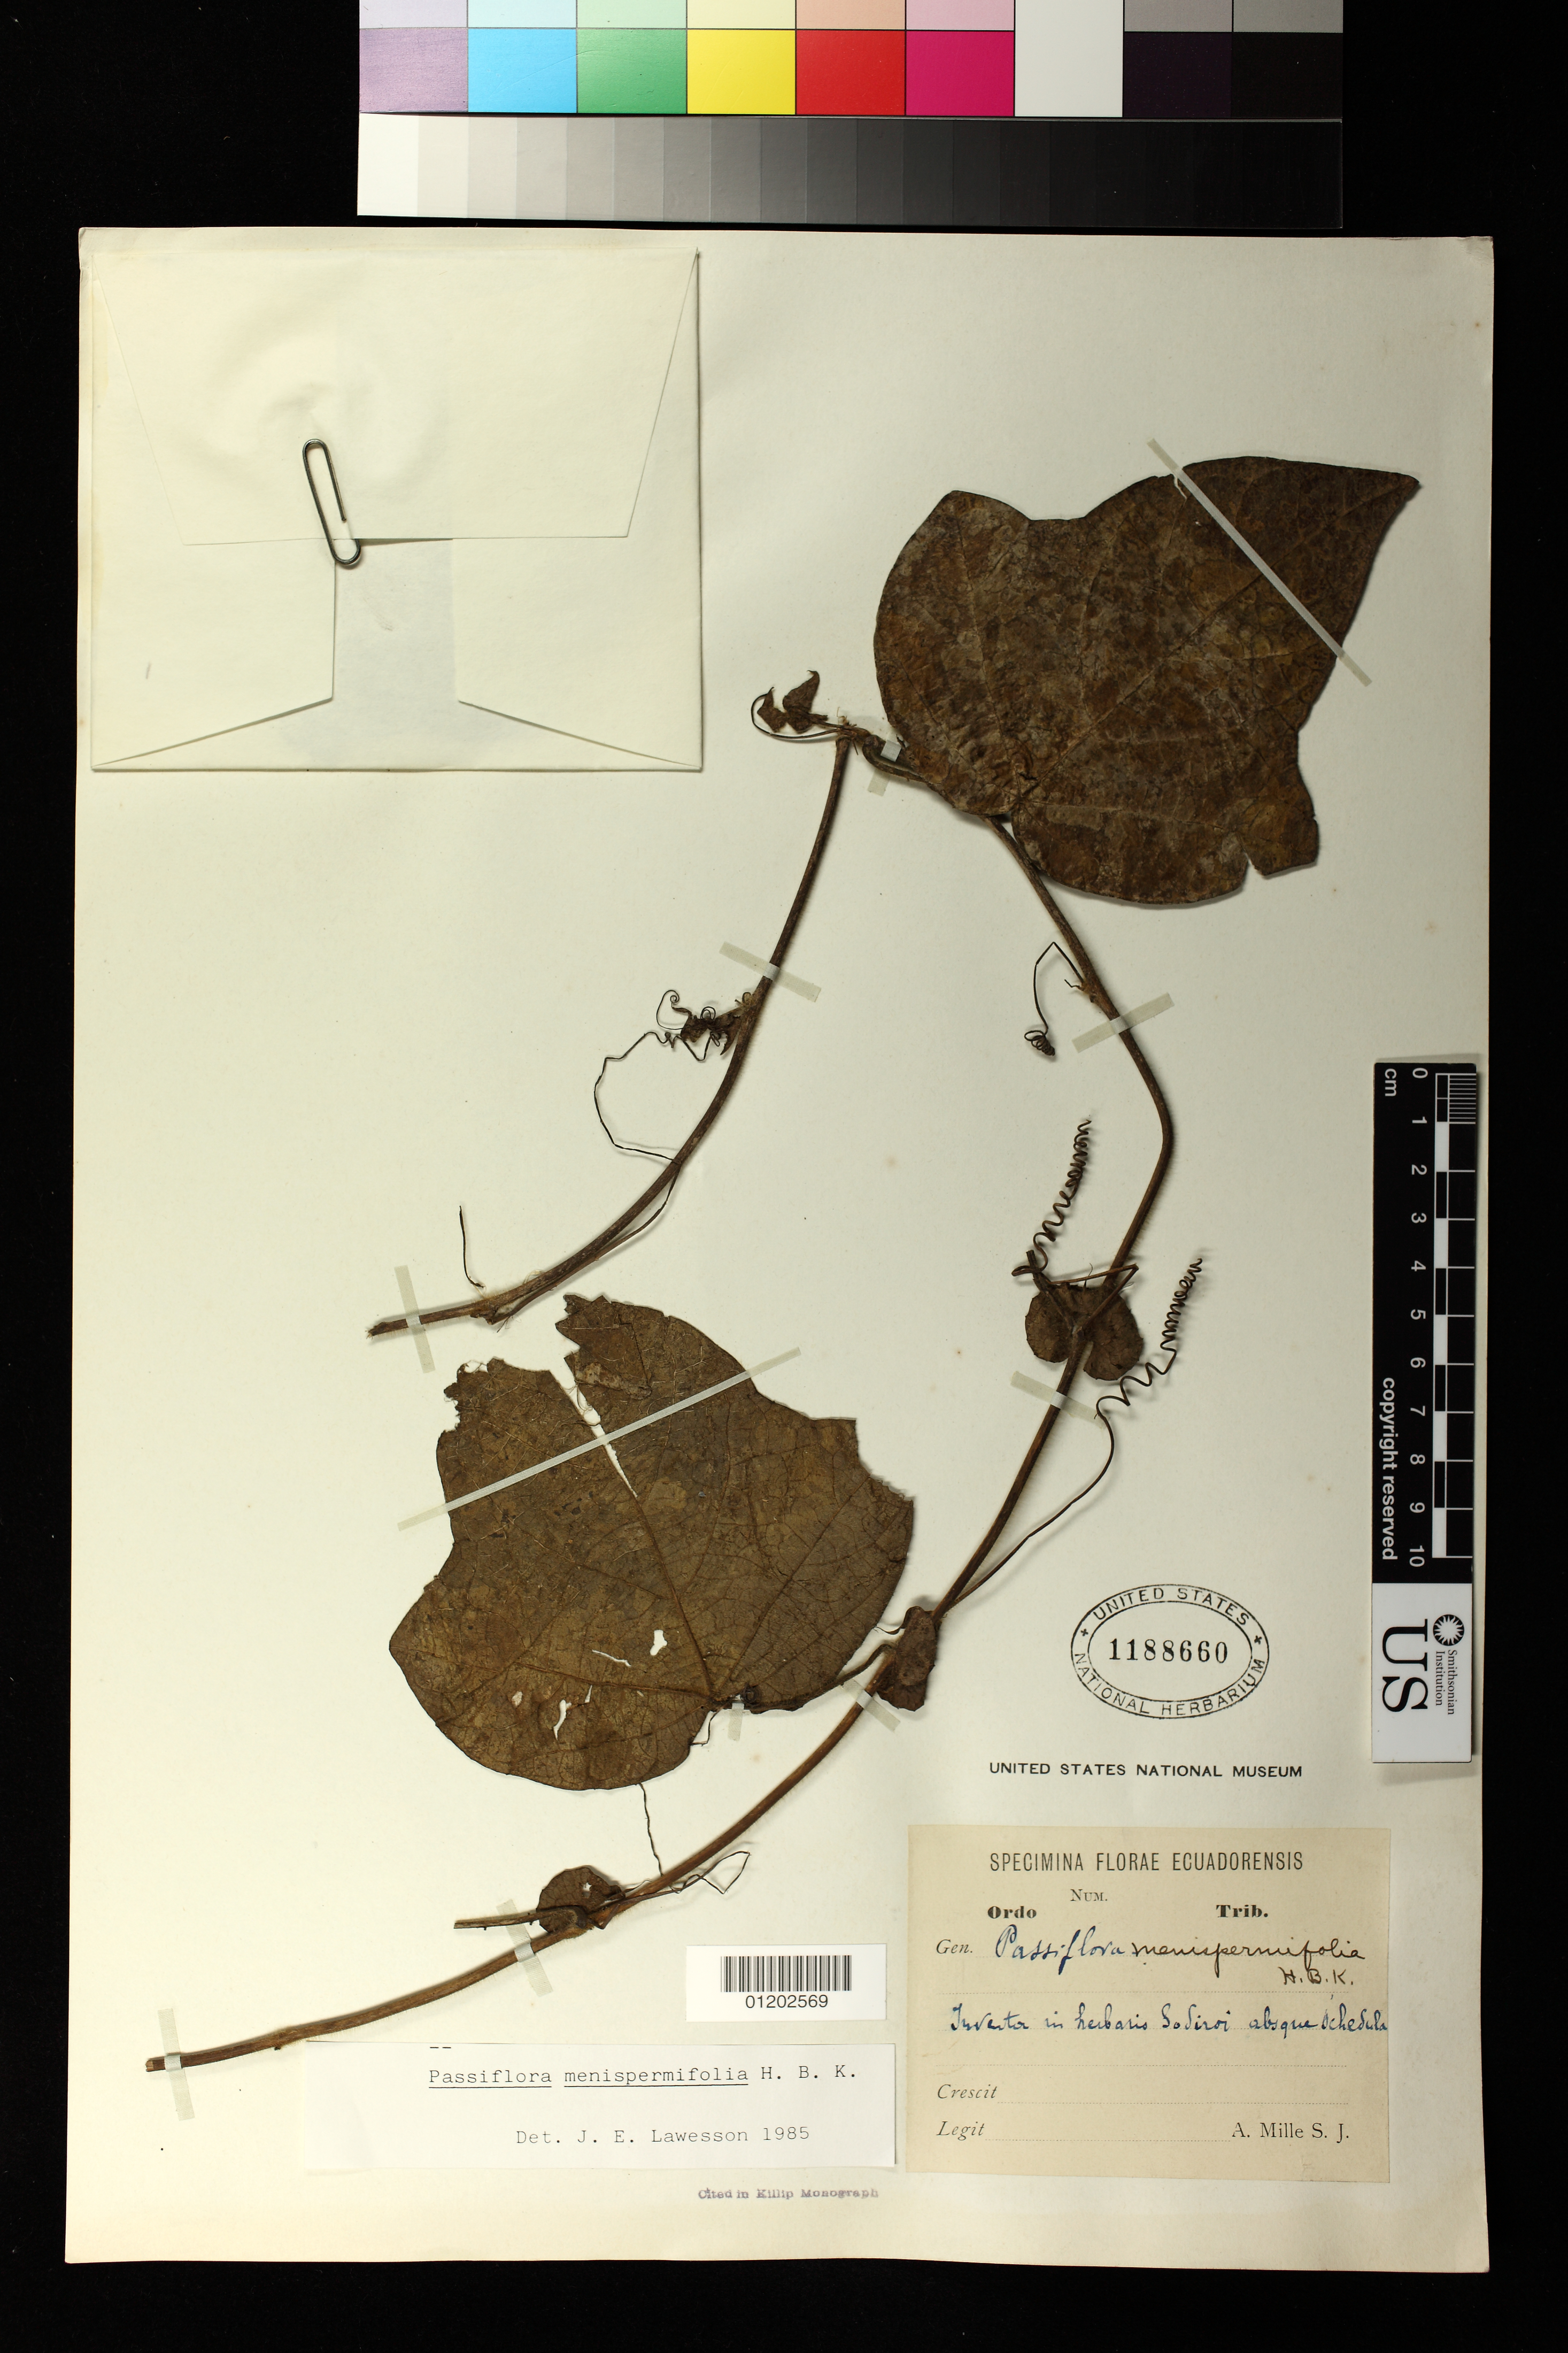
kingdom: Plantae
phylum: Tracheophyta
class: Magnoliopsida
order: Malpighiales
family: Passifloraceae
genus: Passiflora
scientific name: Passiflora menispermifolia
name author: Kunth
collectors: S. J. A. Mille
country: Ecuador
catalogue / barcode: US 1188660